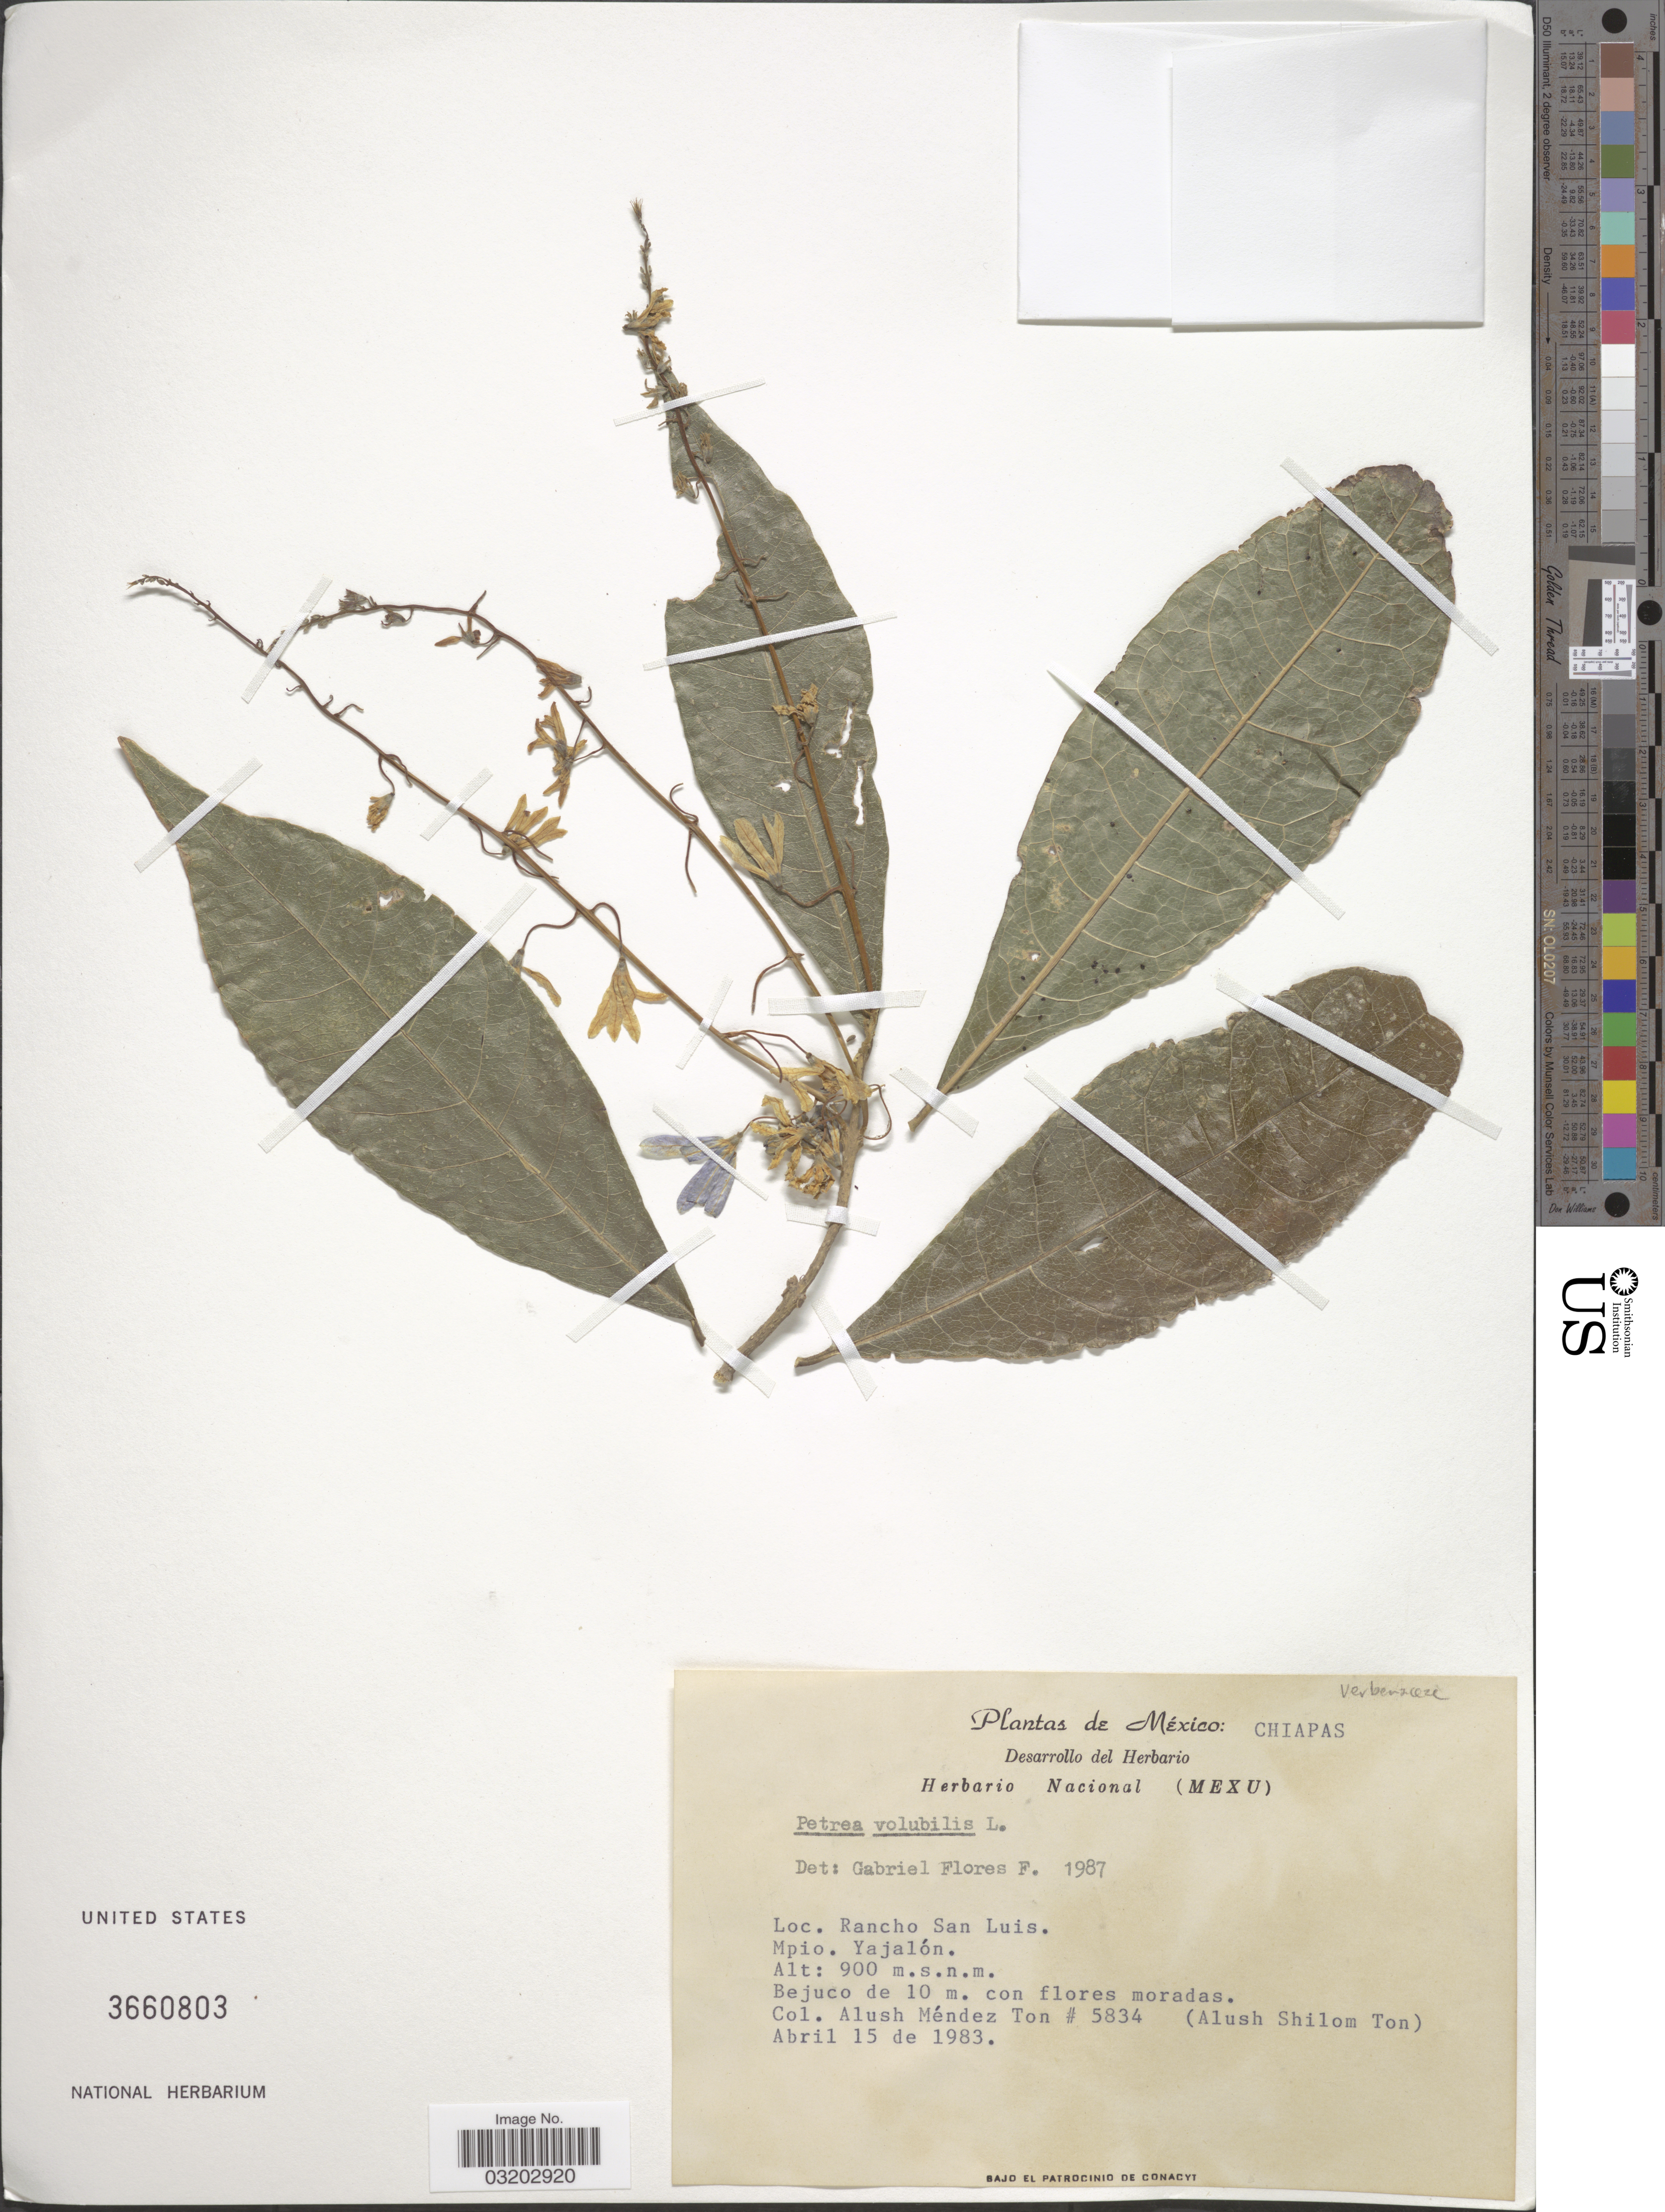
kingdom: Plantae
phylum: Tracheophyta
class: Magnoliopsida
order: Lamiales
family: Verbenaceae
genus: Petrea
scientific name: Petrea volubilis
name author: L.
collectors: A. M. Ton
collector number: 5834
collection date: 1983-04-15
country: Mexico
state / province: Chiapas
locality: Rancho San Luis. Mpio. Yajalón.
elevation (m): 900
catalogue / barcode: US 3660803